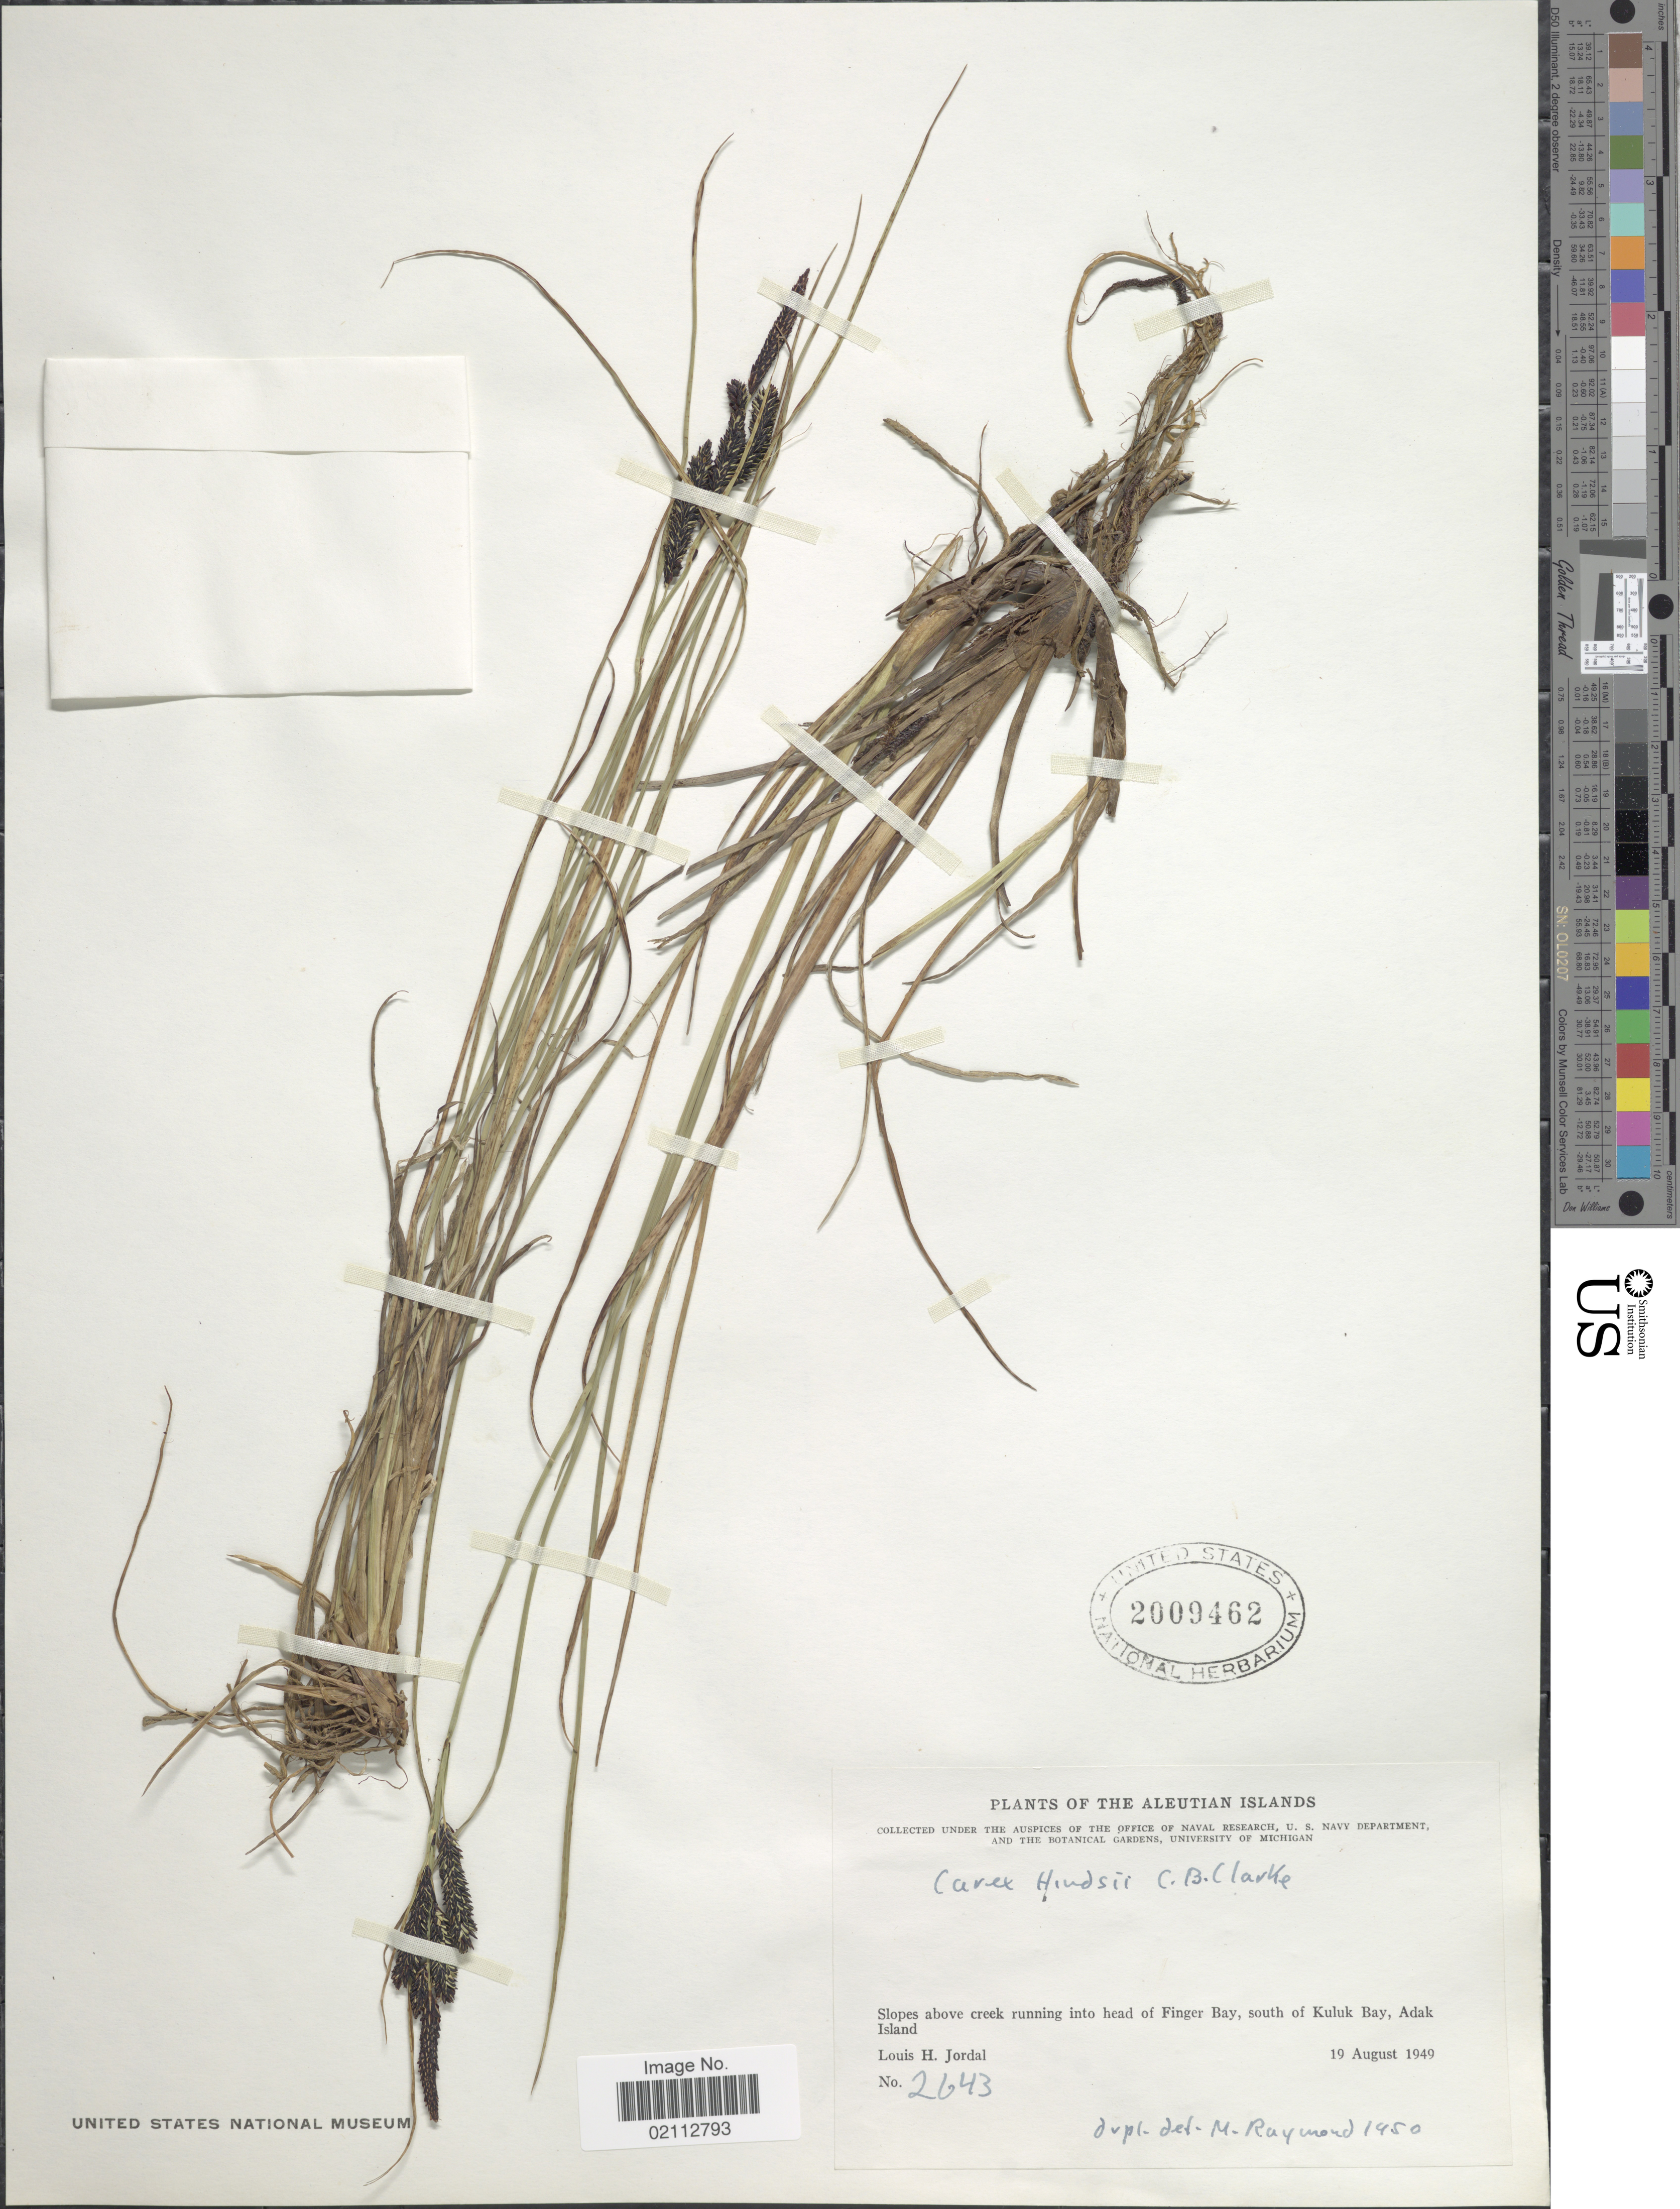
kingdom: Plantae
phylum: Tracheophyta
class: Liliopsida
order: Poales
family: Cyperaceae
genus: Carex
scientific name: Carex kelloggii var. limnophila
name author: (Holm) B.L. Wilson & R.E. Brainerd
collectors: L. Jordal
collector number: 2643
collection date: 1949-08-19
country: United States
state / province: Alaska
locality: Aleutian Islands. Slopes above creek running into head of Finger Bay, south of Kuluk Bay, Adak Island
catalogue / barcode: US 2009462